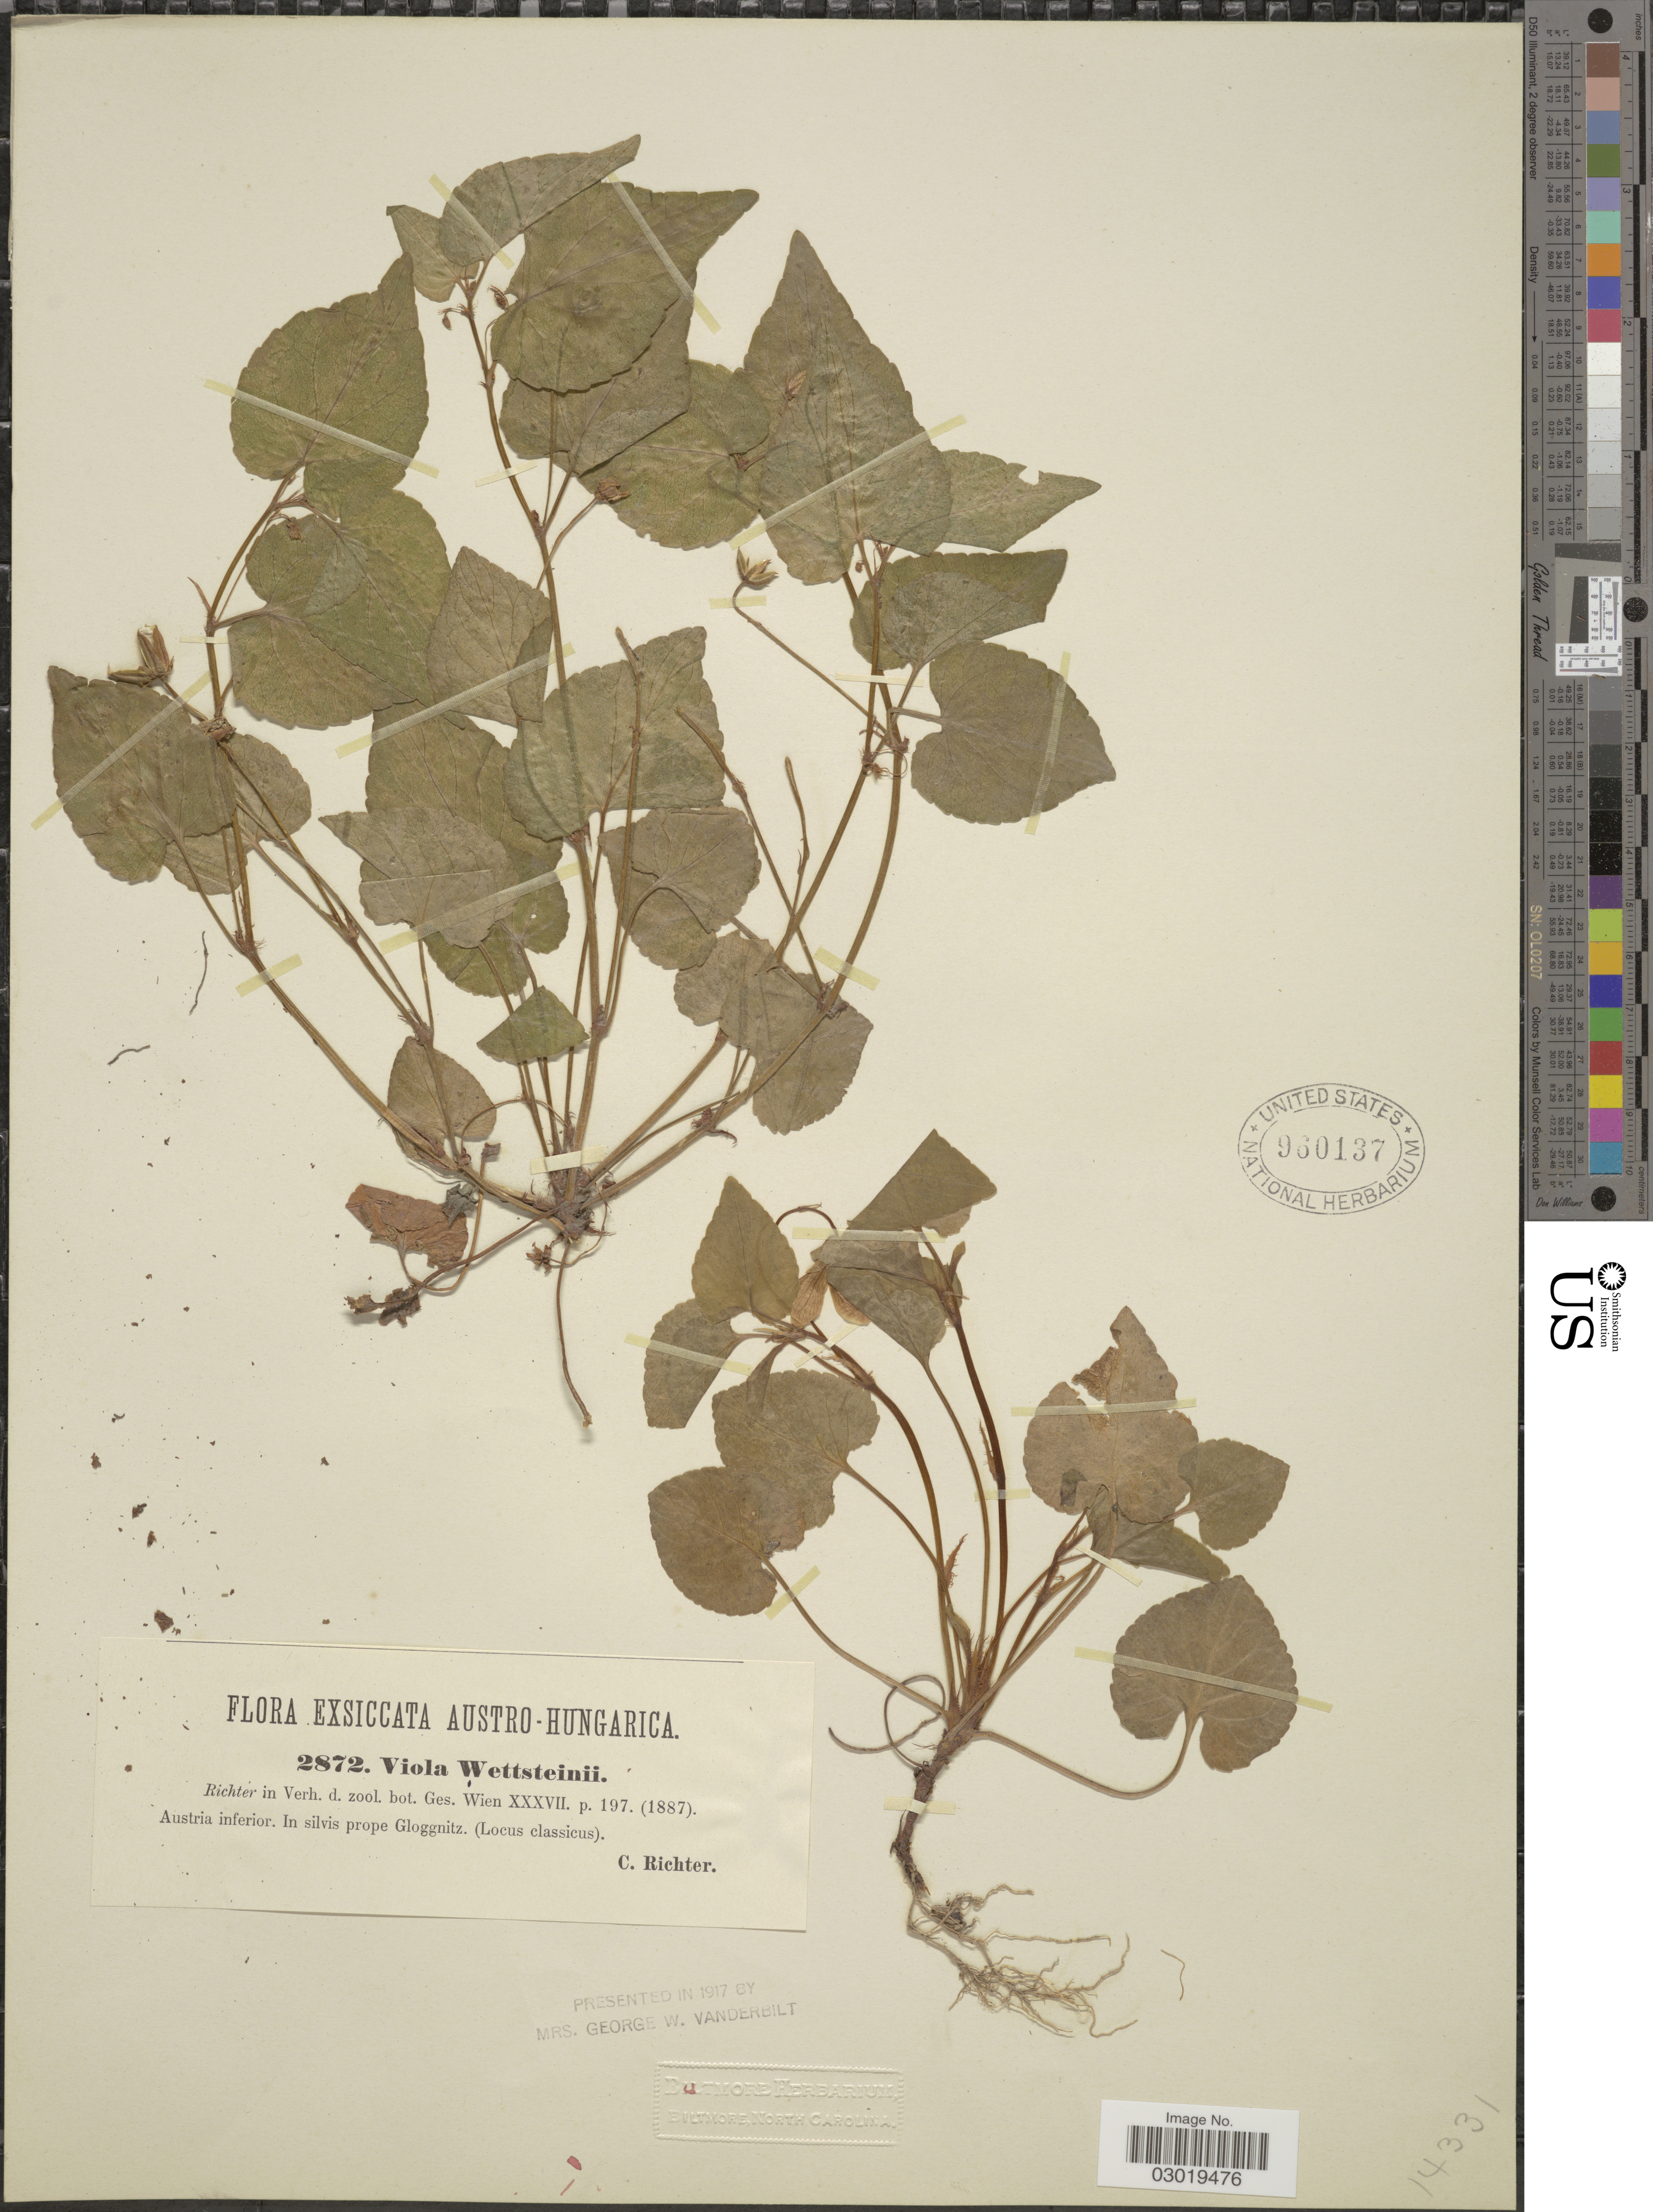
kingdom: Plantae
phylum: Tracheophyta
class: Magnoliopsida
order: Malpighiales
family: Violaceae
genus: Viola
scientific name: Viola wettsteinii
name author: K. Richt.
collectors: K. Richter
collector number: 2872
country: Austria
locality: Austro-Hungarica, In silvis prope Gloggnitz.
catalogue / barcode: US 960137